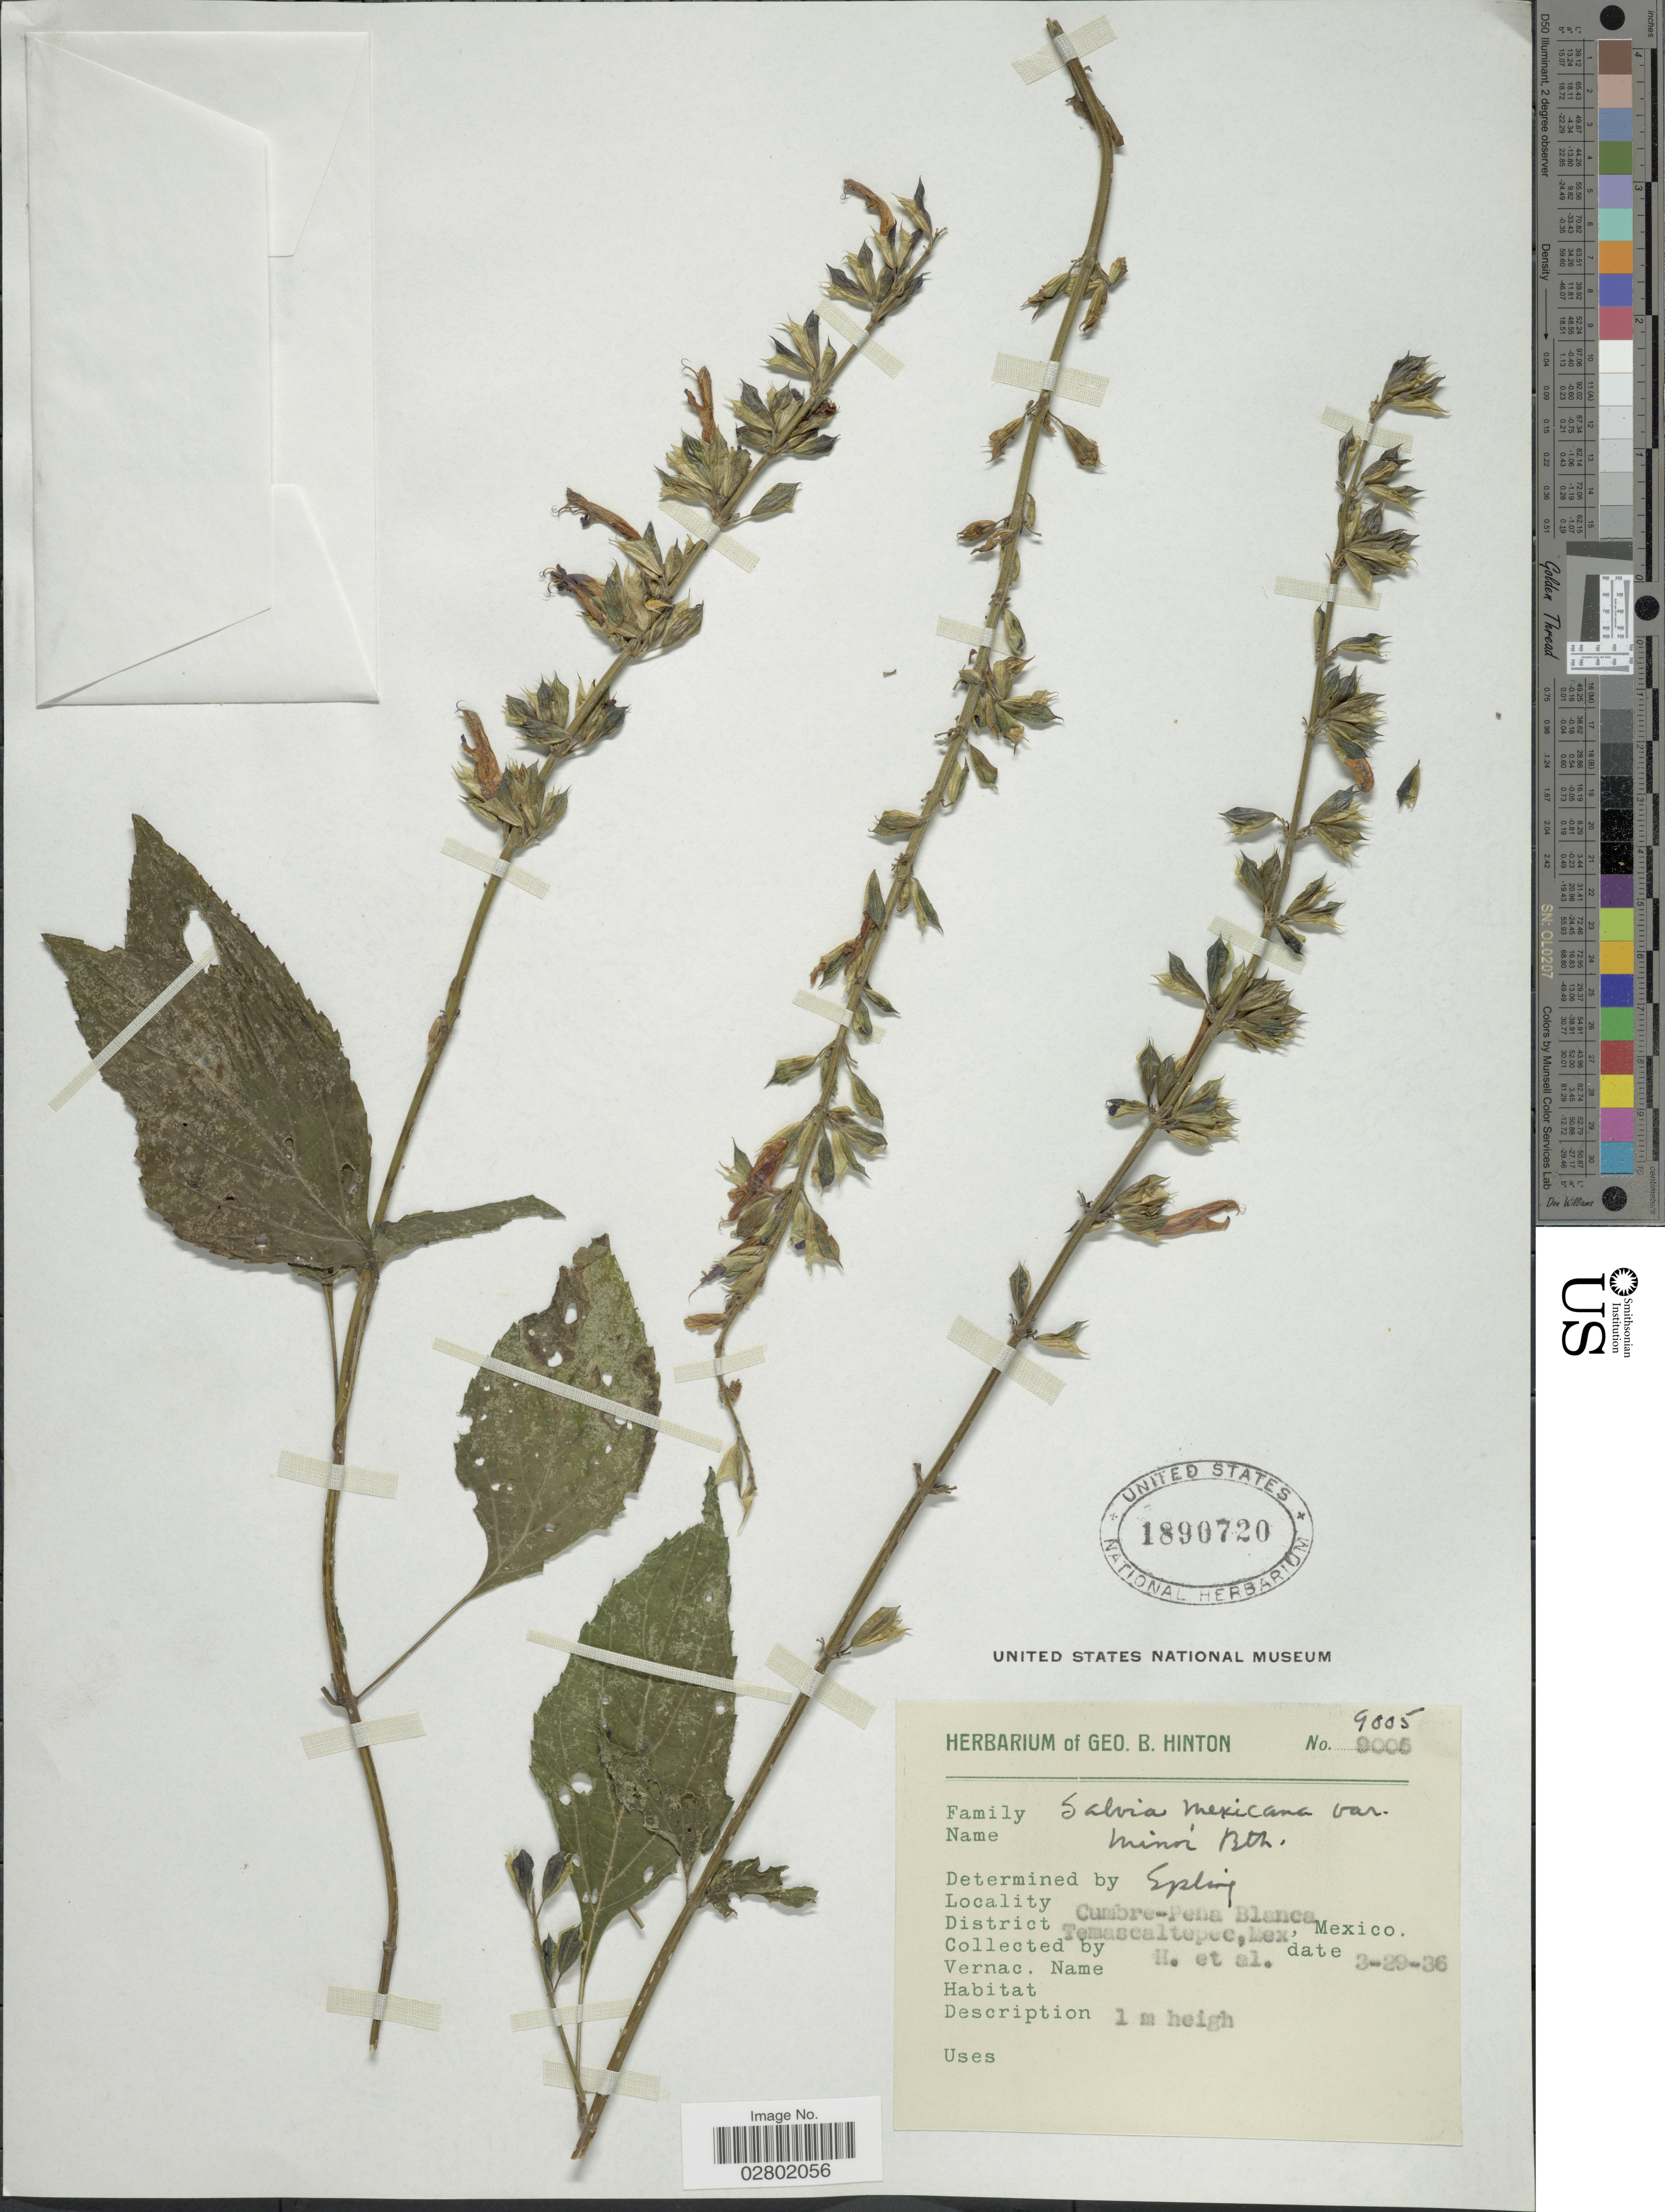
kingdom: Plantae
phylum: Tracheophyta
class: Magnoliopsida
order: Lamiales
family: Lamiaceae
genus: Salvia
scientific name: Salvia mexicana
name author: L.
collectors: G. B. Hinton & et al.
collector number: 9005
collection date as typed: Transcribed d/m/y: 29/3/36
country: Mexico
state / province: México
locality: Cumbre-Pena Blanca, District Temascaltepec, Mex.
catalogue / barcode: US 1890720